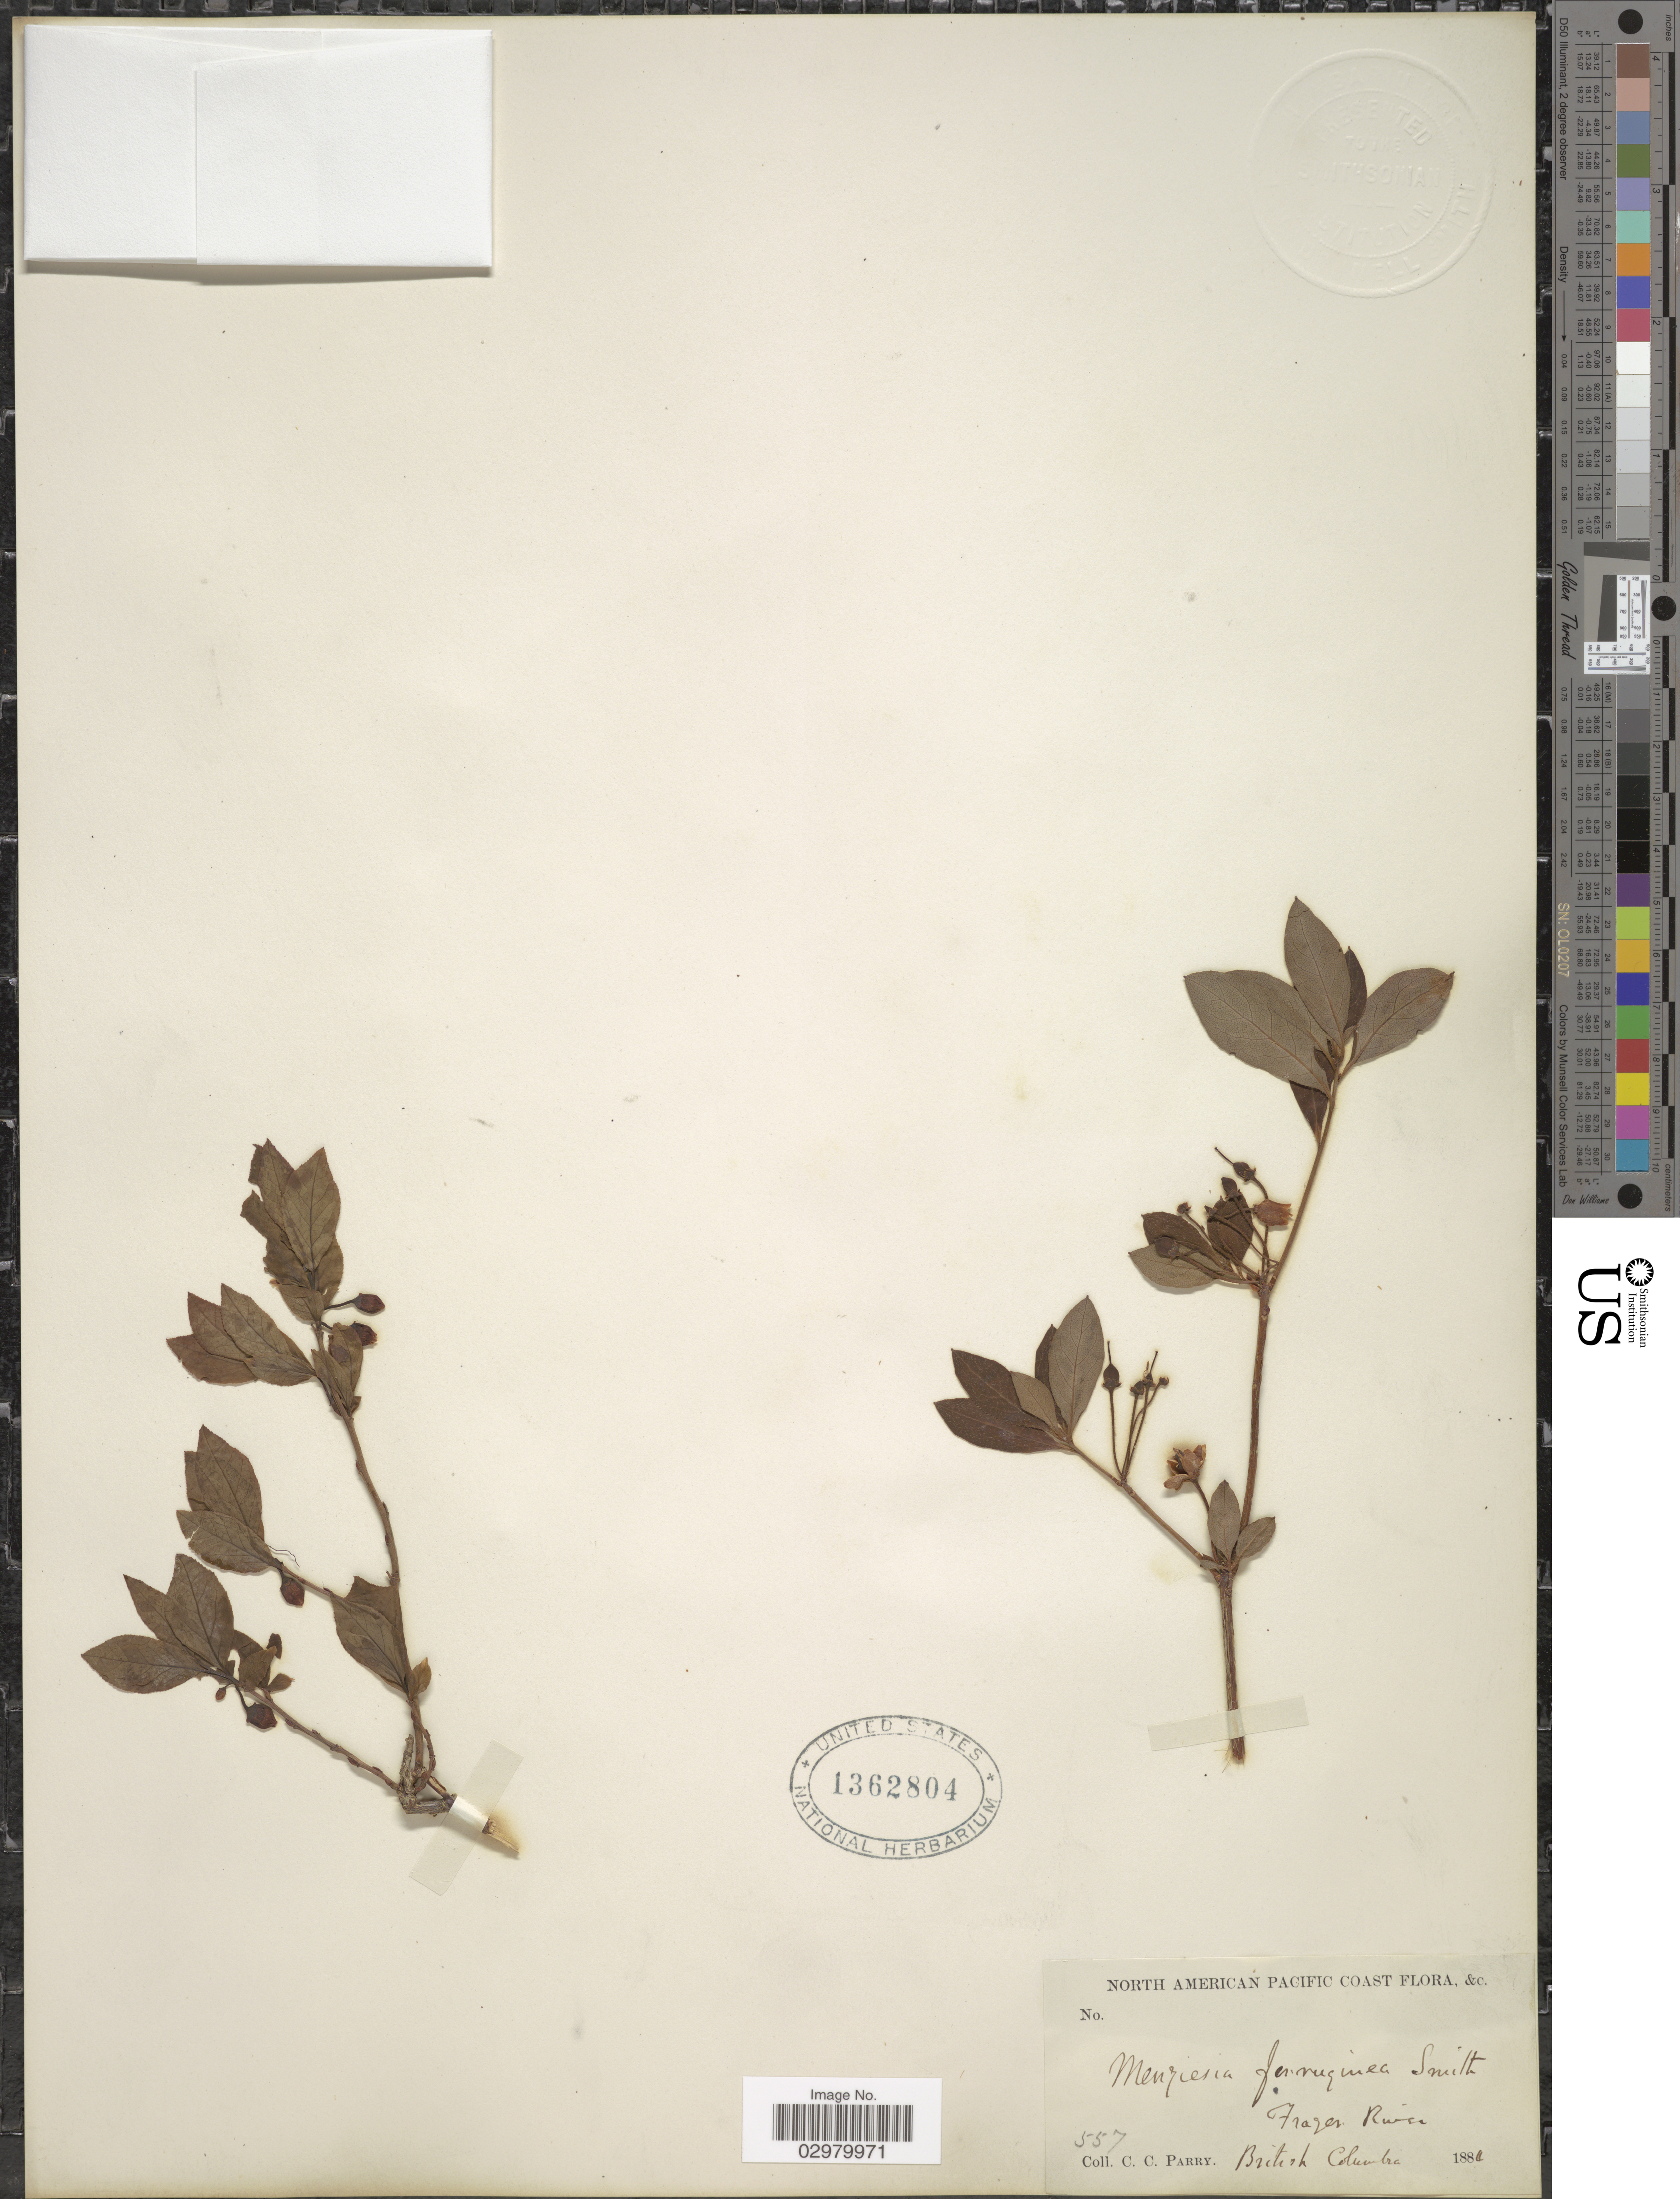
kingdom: Plantae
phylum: Tracheophyta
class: Magnoliopsida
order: Ericales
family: Ericaceae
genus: Menziesia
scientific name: Menziesia ferruginea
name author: Sm.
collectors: C. C. Parry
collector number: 557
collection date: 1884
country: Canada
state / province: British Columbia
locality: North America Pacific Coast. Frazer River.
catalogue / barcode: US 1362804